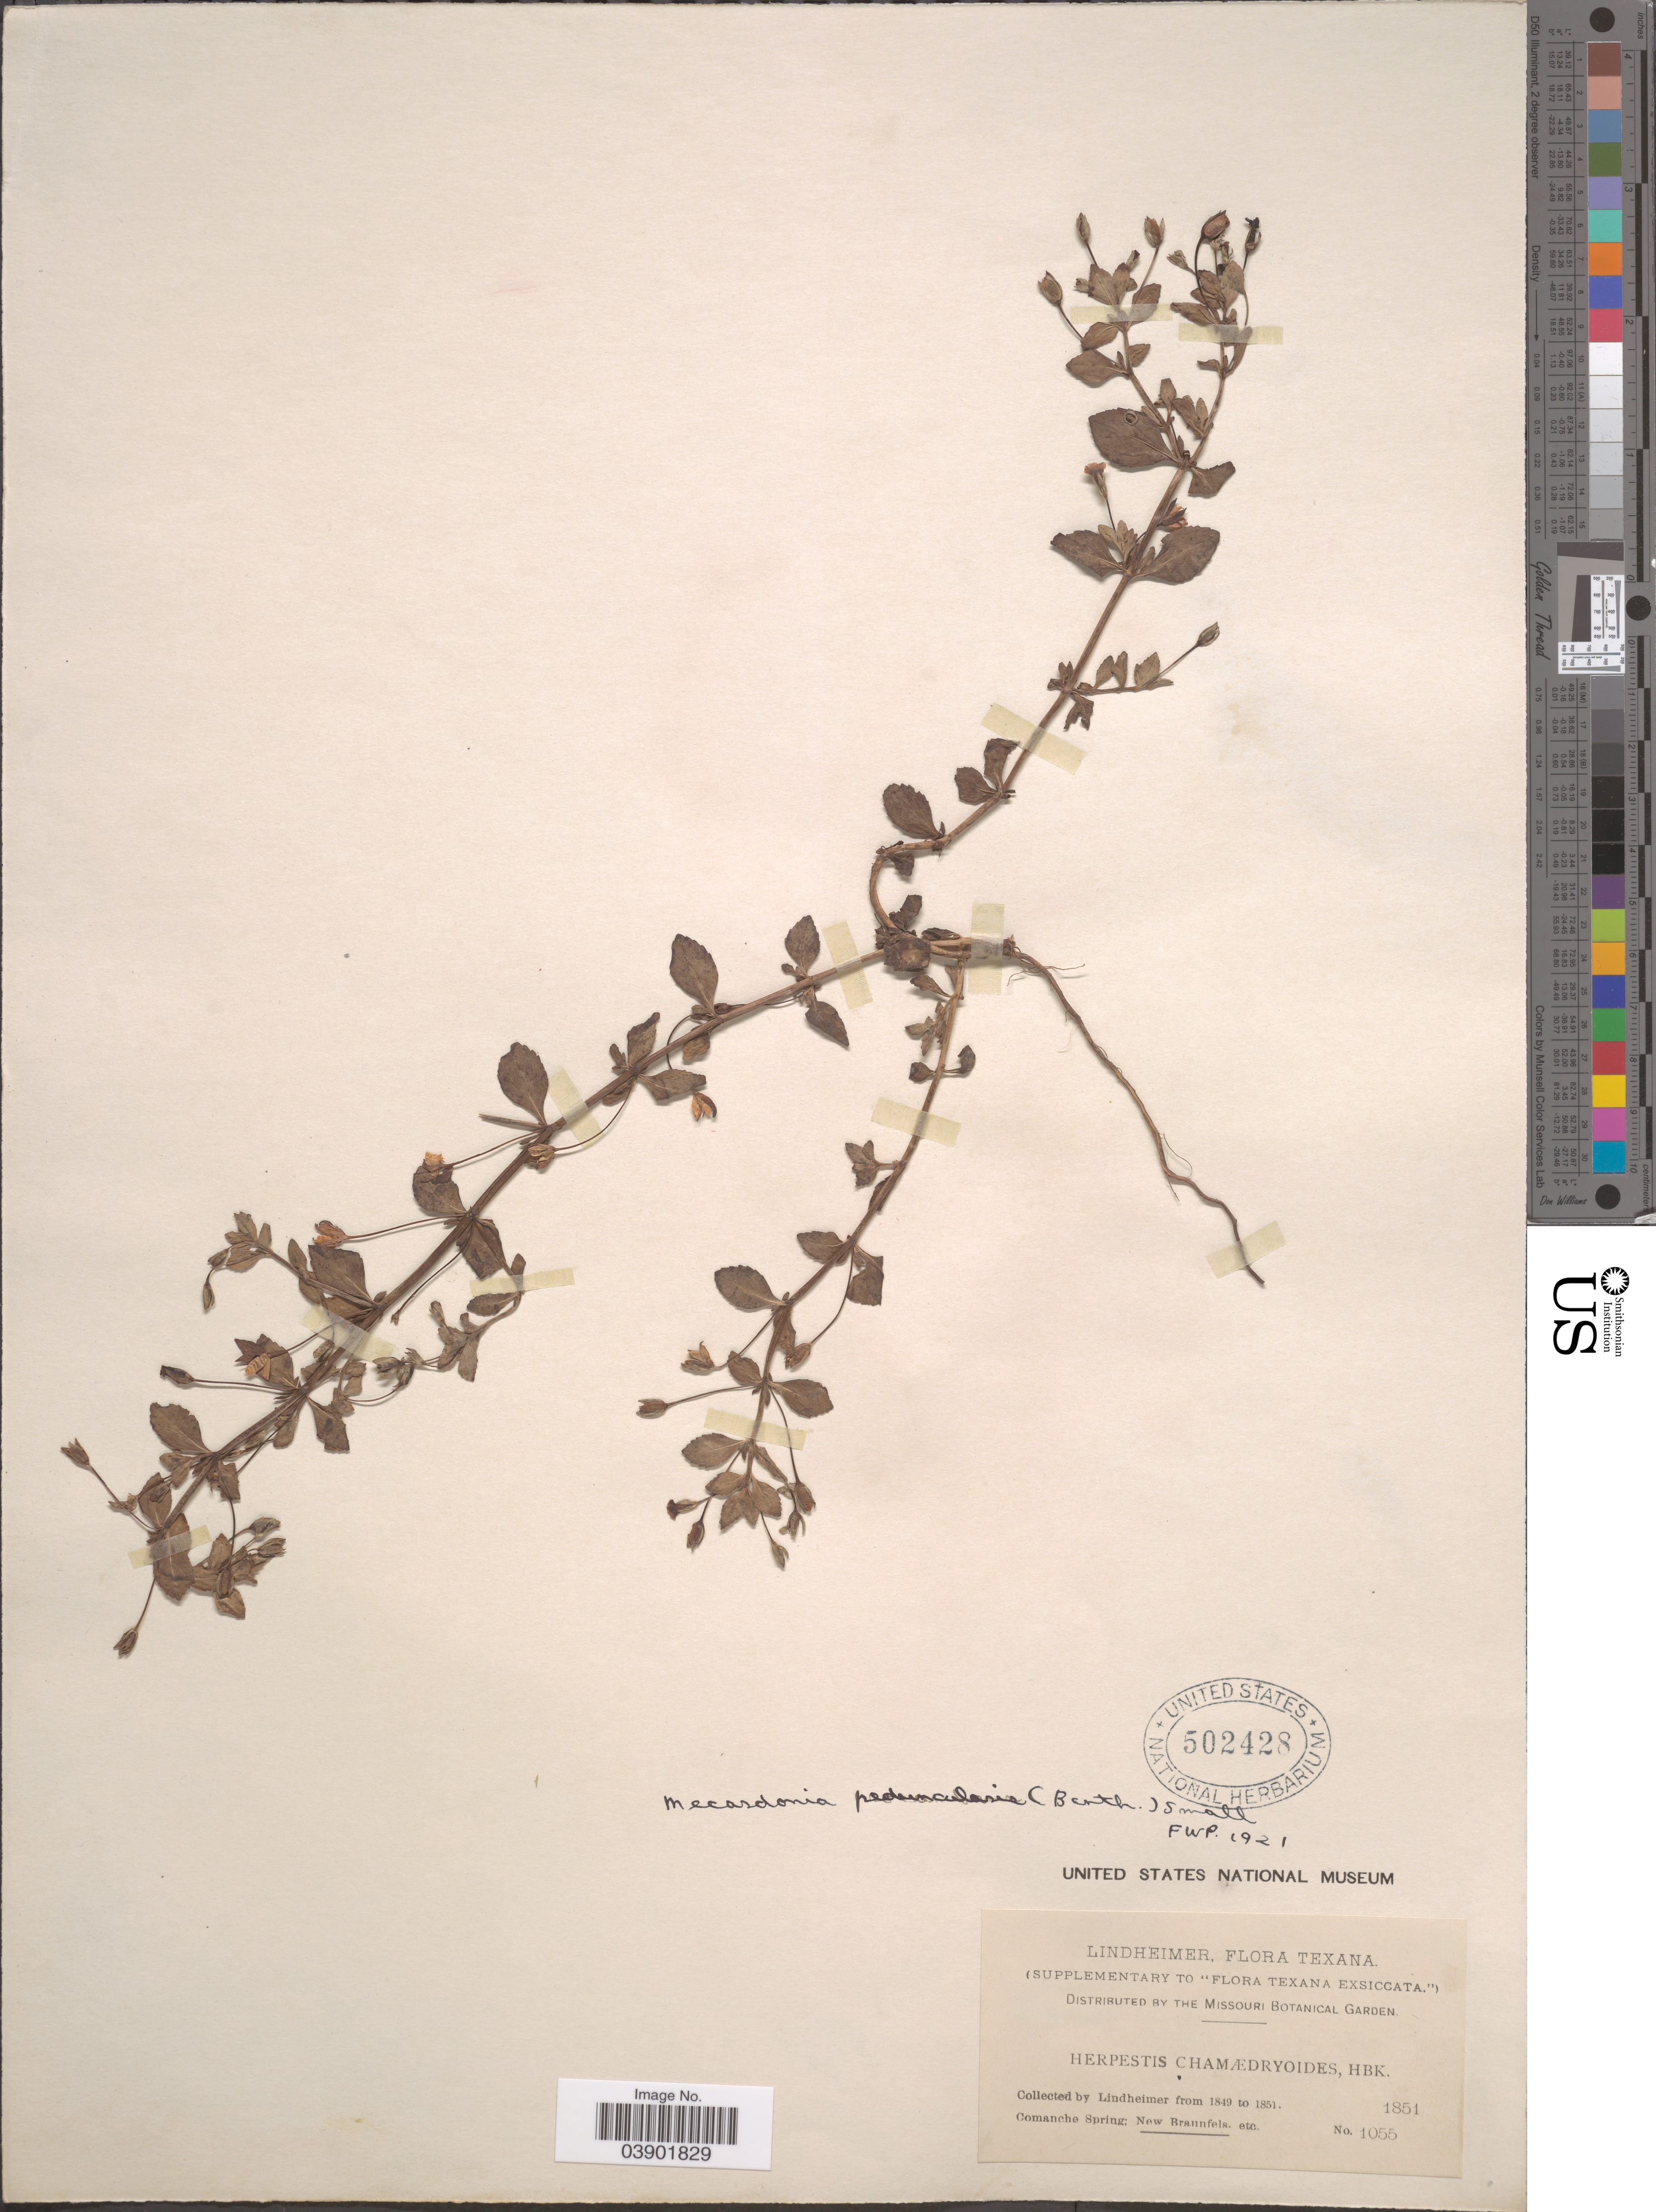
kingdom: Plantae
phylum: Tracheophyta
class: Magnoliopsida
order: Lamiales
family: Plantaginaceae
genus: Bacopa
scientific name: Bacopa procumbens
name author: (Mill.) Greenm.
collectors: -. Lindheimer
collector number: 1055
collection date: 1851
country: United States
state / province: Texas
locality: Comanche Spring: New Braunfels.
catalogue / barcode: US 502428